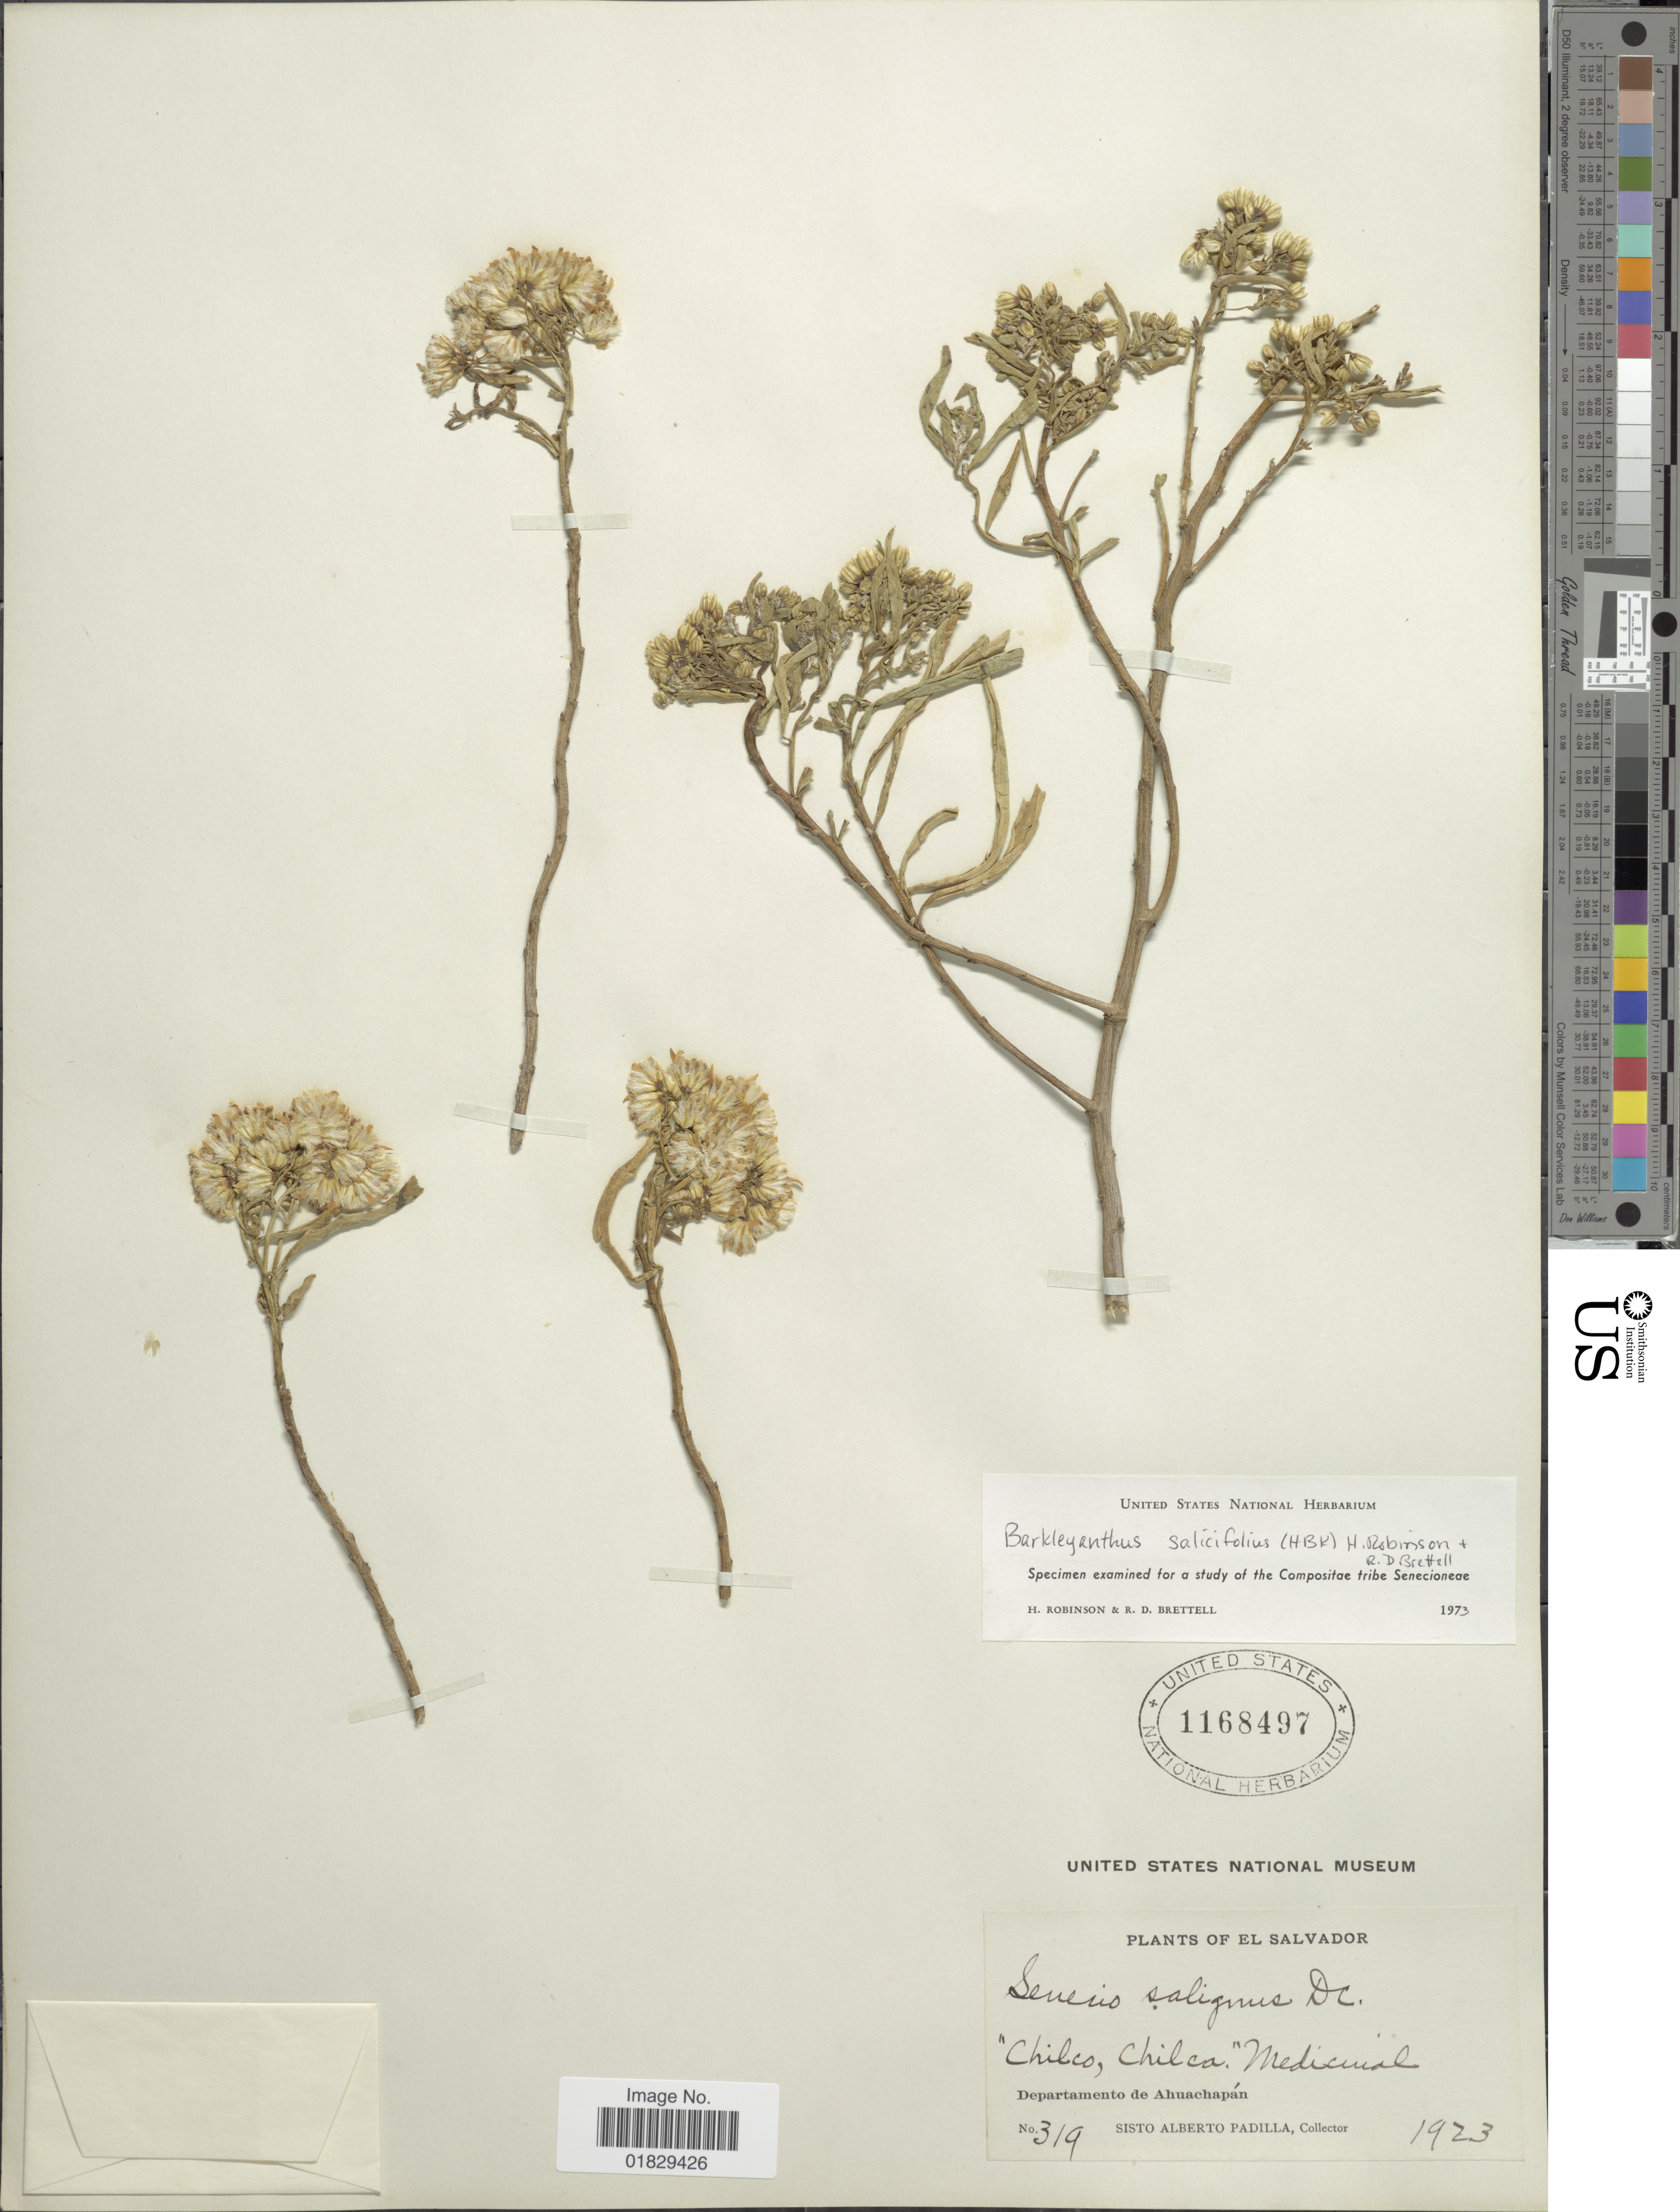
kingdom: Plantae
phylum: Tracheophyta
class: Magnoliopsida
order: Asterales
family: Asteraceae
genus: Barkleyanthus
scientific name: Barkleyanthus salicifolius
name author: (Kunth) H. Rob. & Brettell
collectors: S. A. Padilla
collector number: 319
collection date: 1923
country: El Salvador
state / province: Ahuachapan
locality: Departamento de Ahuachapán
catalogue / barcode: US 1168497